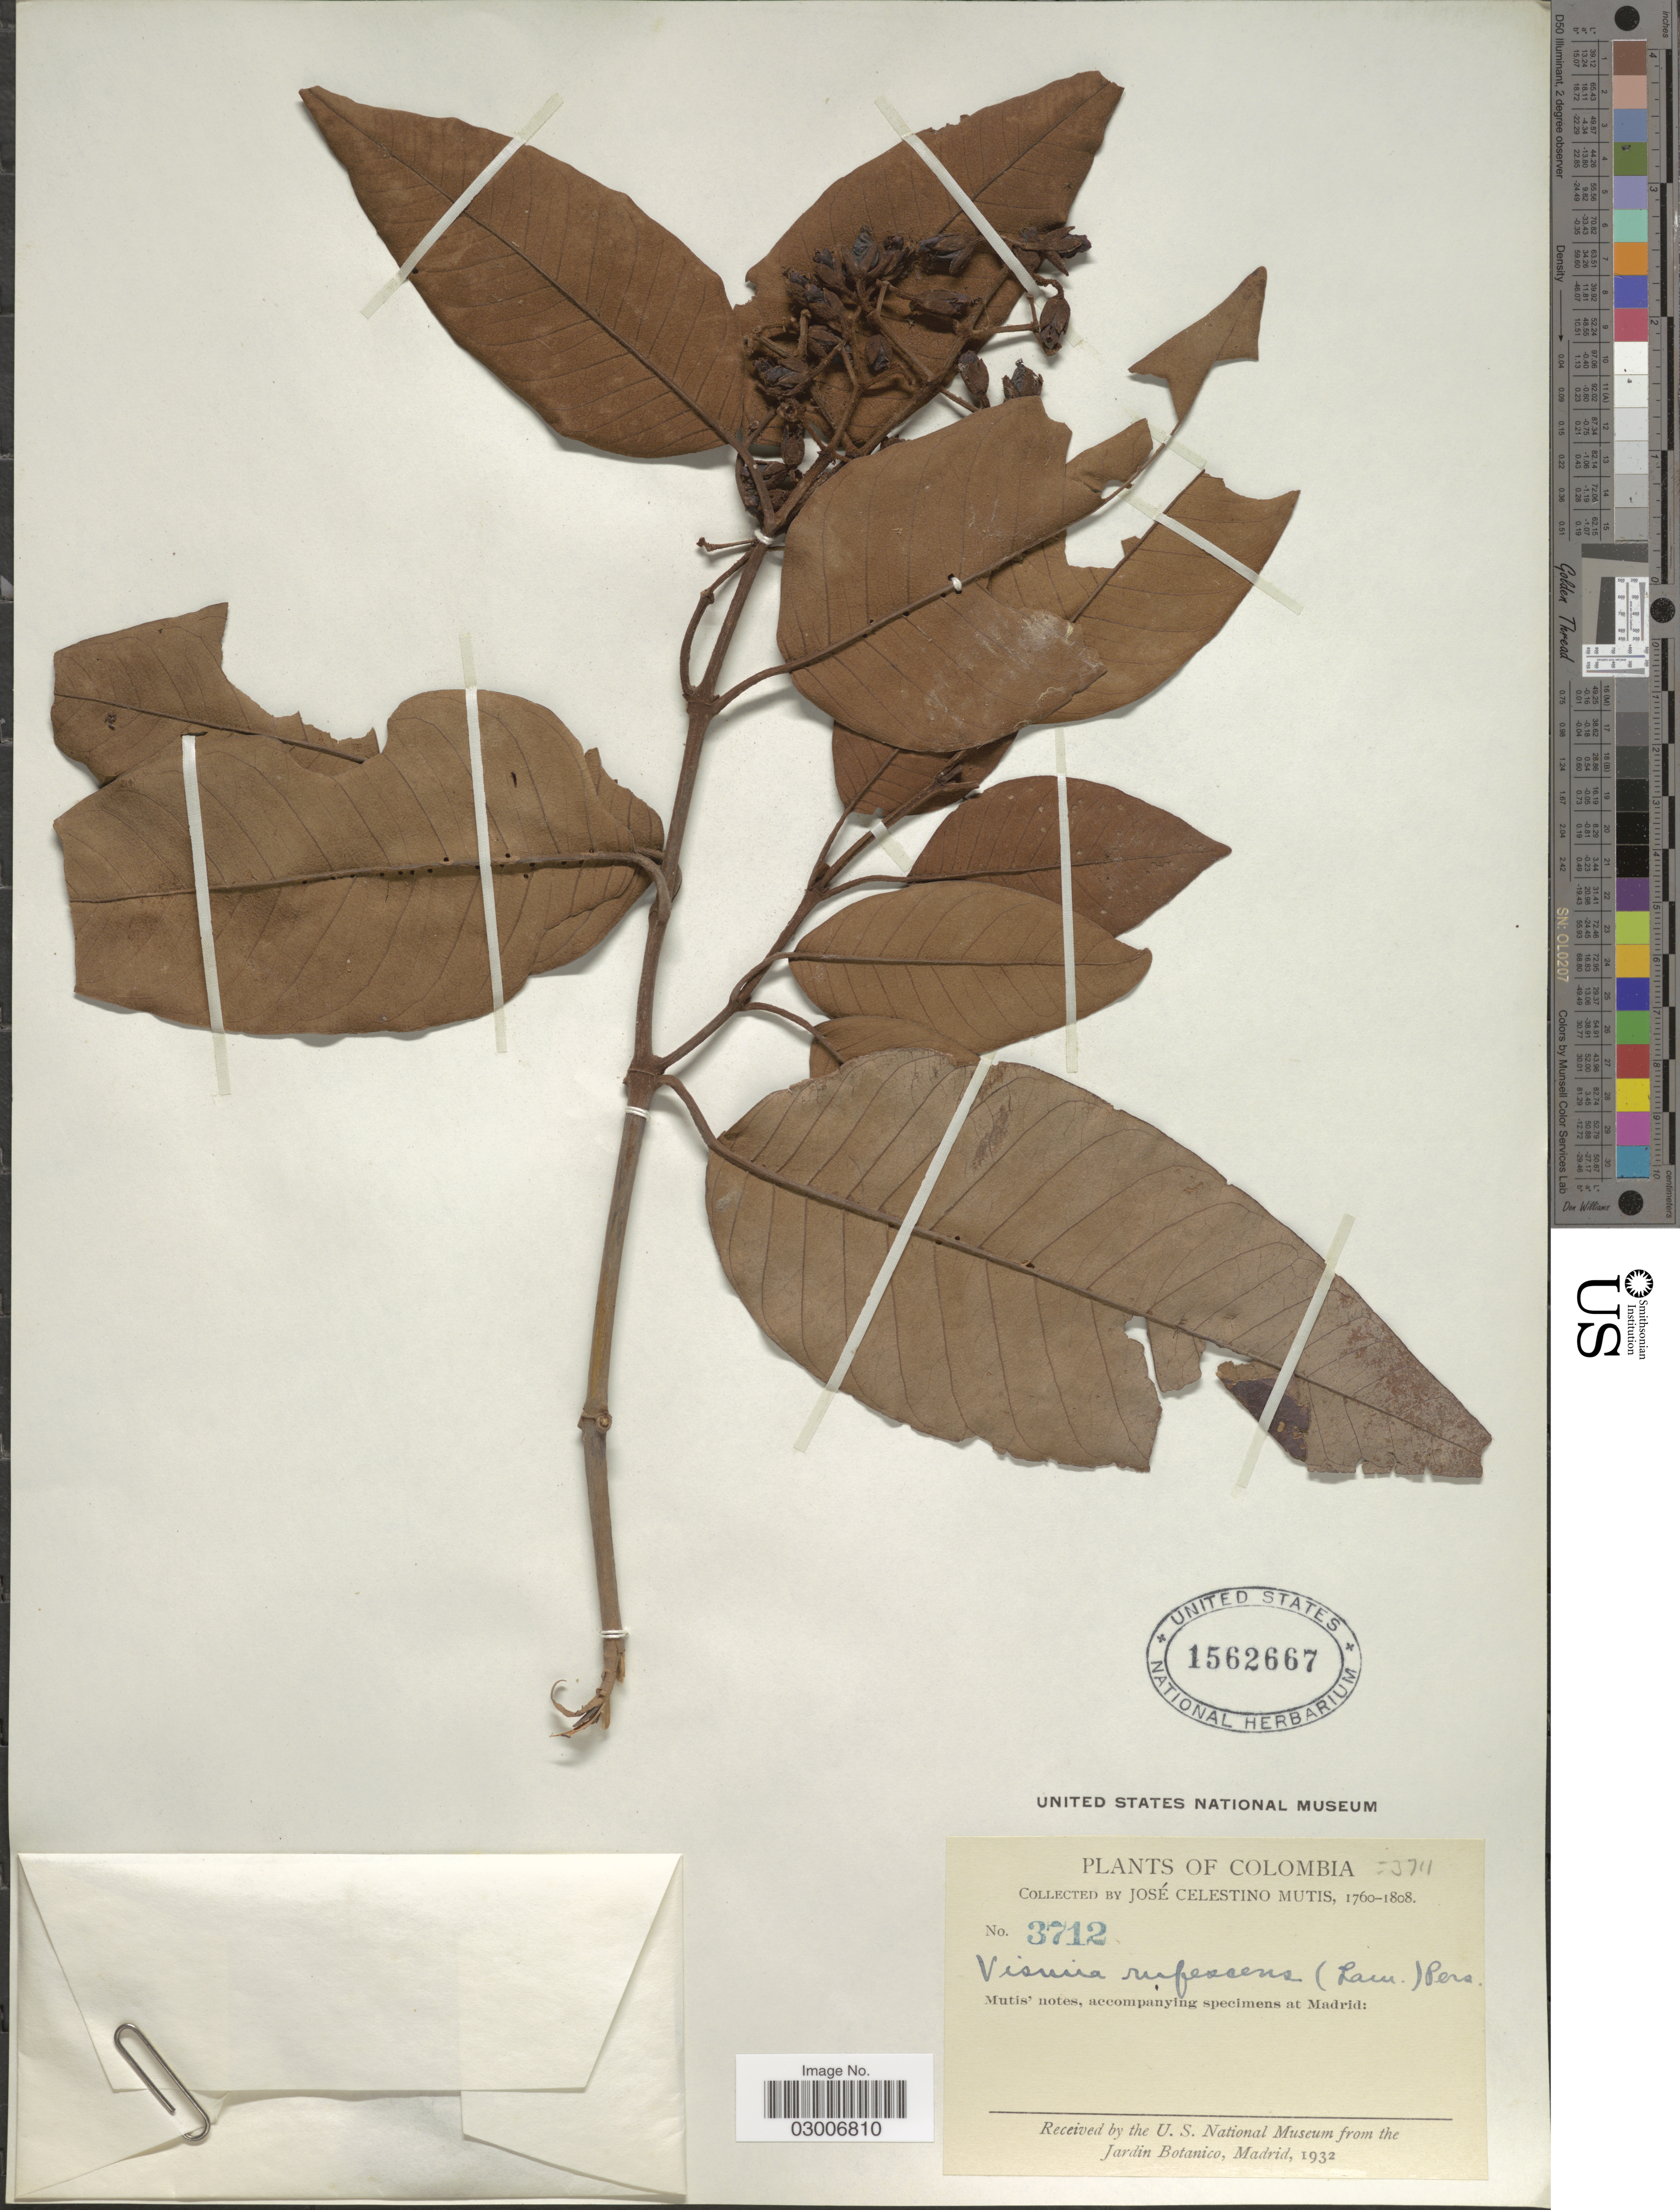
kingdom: Plantae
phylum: Tracheophyta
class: Magnoliopsida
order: Malpighiales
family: Hypericaceae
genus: Vismia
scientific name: Vismia lauriformis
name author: (Lam.) Choisy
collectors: J. C. B. Mutis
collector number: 3712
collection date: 1760/1808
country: Colombia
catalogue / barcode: US 1562667